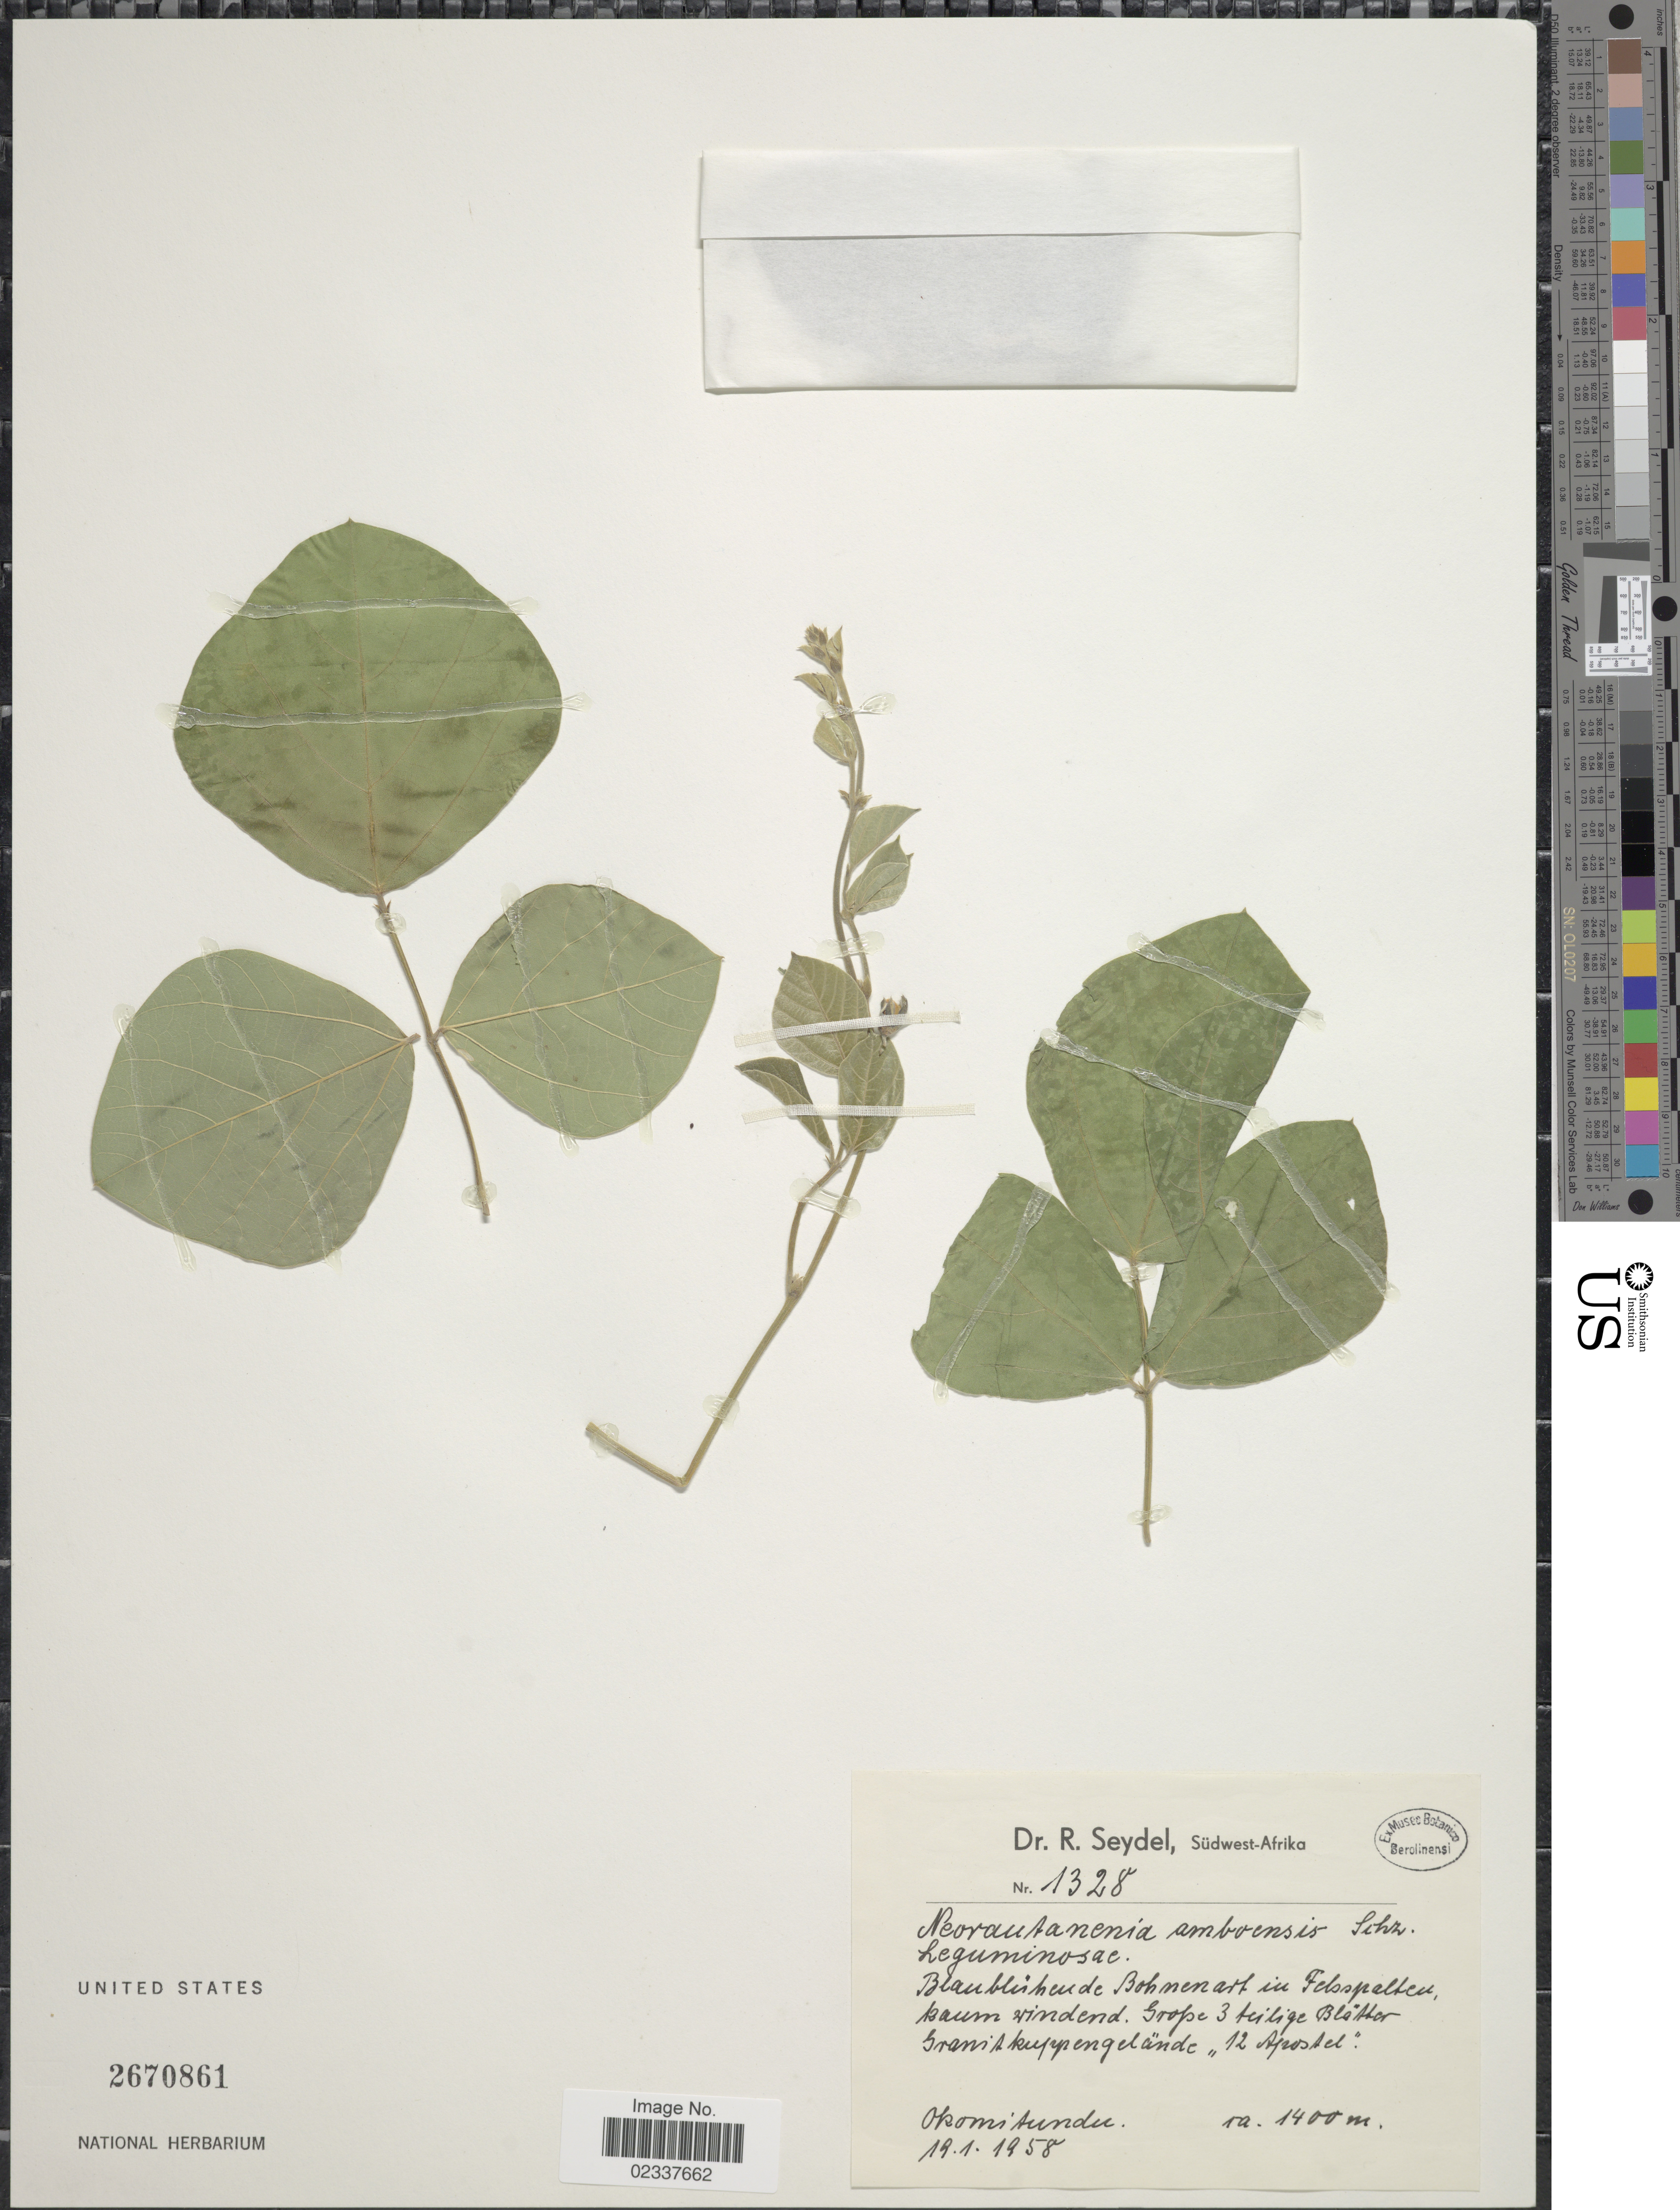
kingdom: Plantae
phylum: Tracheophyta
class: Magnoliopsida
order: Fabales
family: Fabaceae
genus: Neorautanenia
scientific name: Neorautanenia amboensis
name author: Schinz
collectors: R. Seydel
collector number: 1328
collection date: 1958-01-19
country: Namibia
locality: Sudwest Afrika, Grosse 3 teilige Blatter Granit kuppengelande "12 Apostel." Okomitundu.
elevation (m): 400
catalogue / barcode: US 2670861